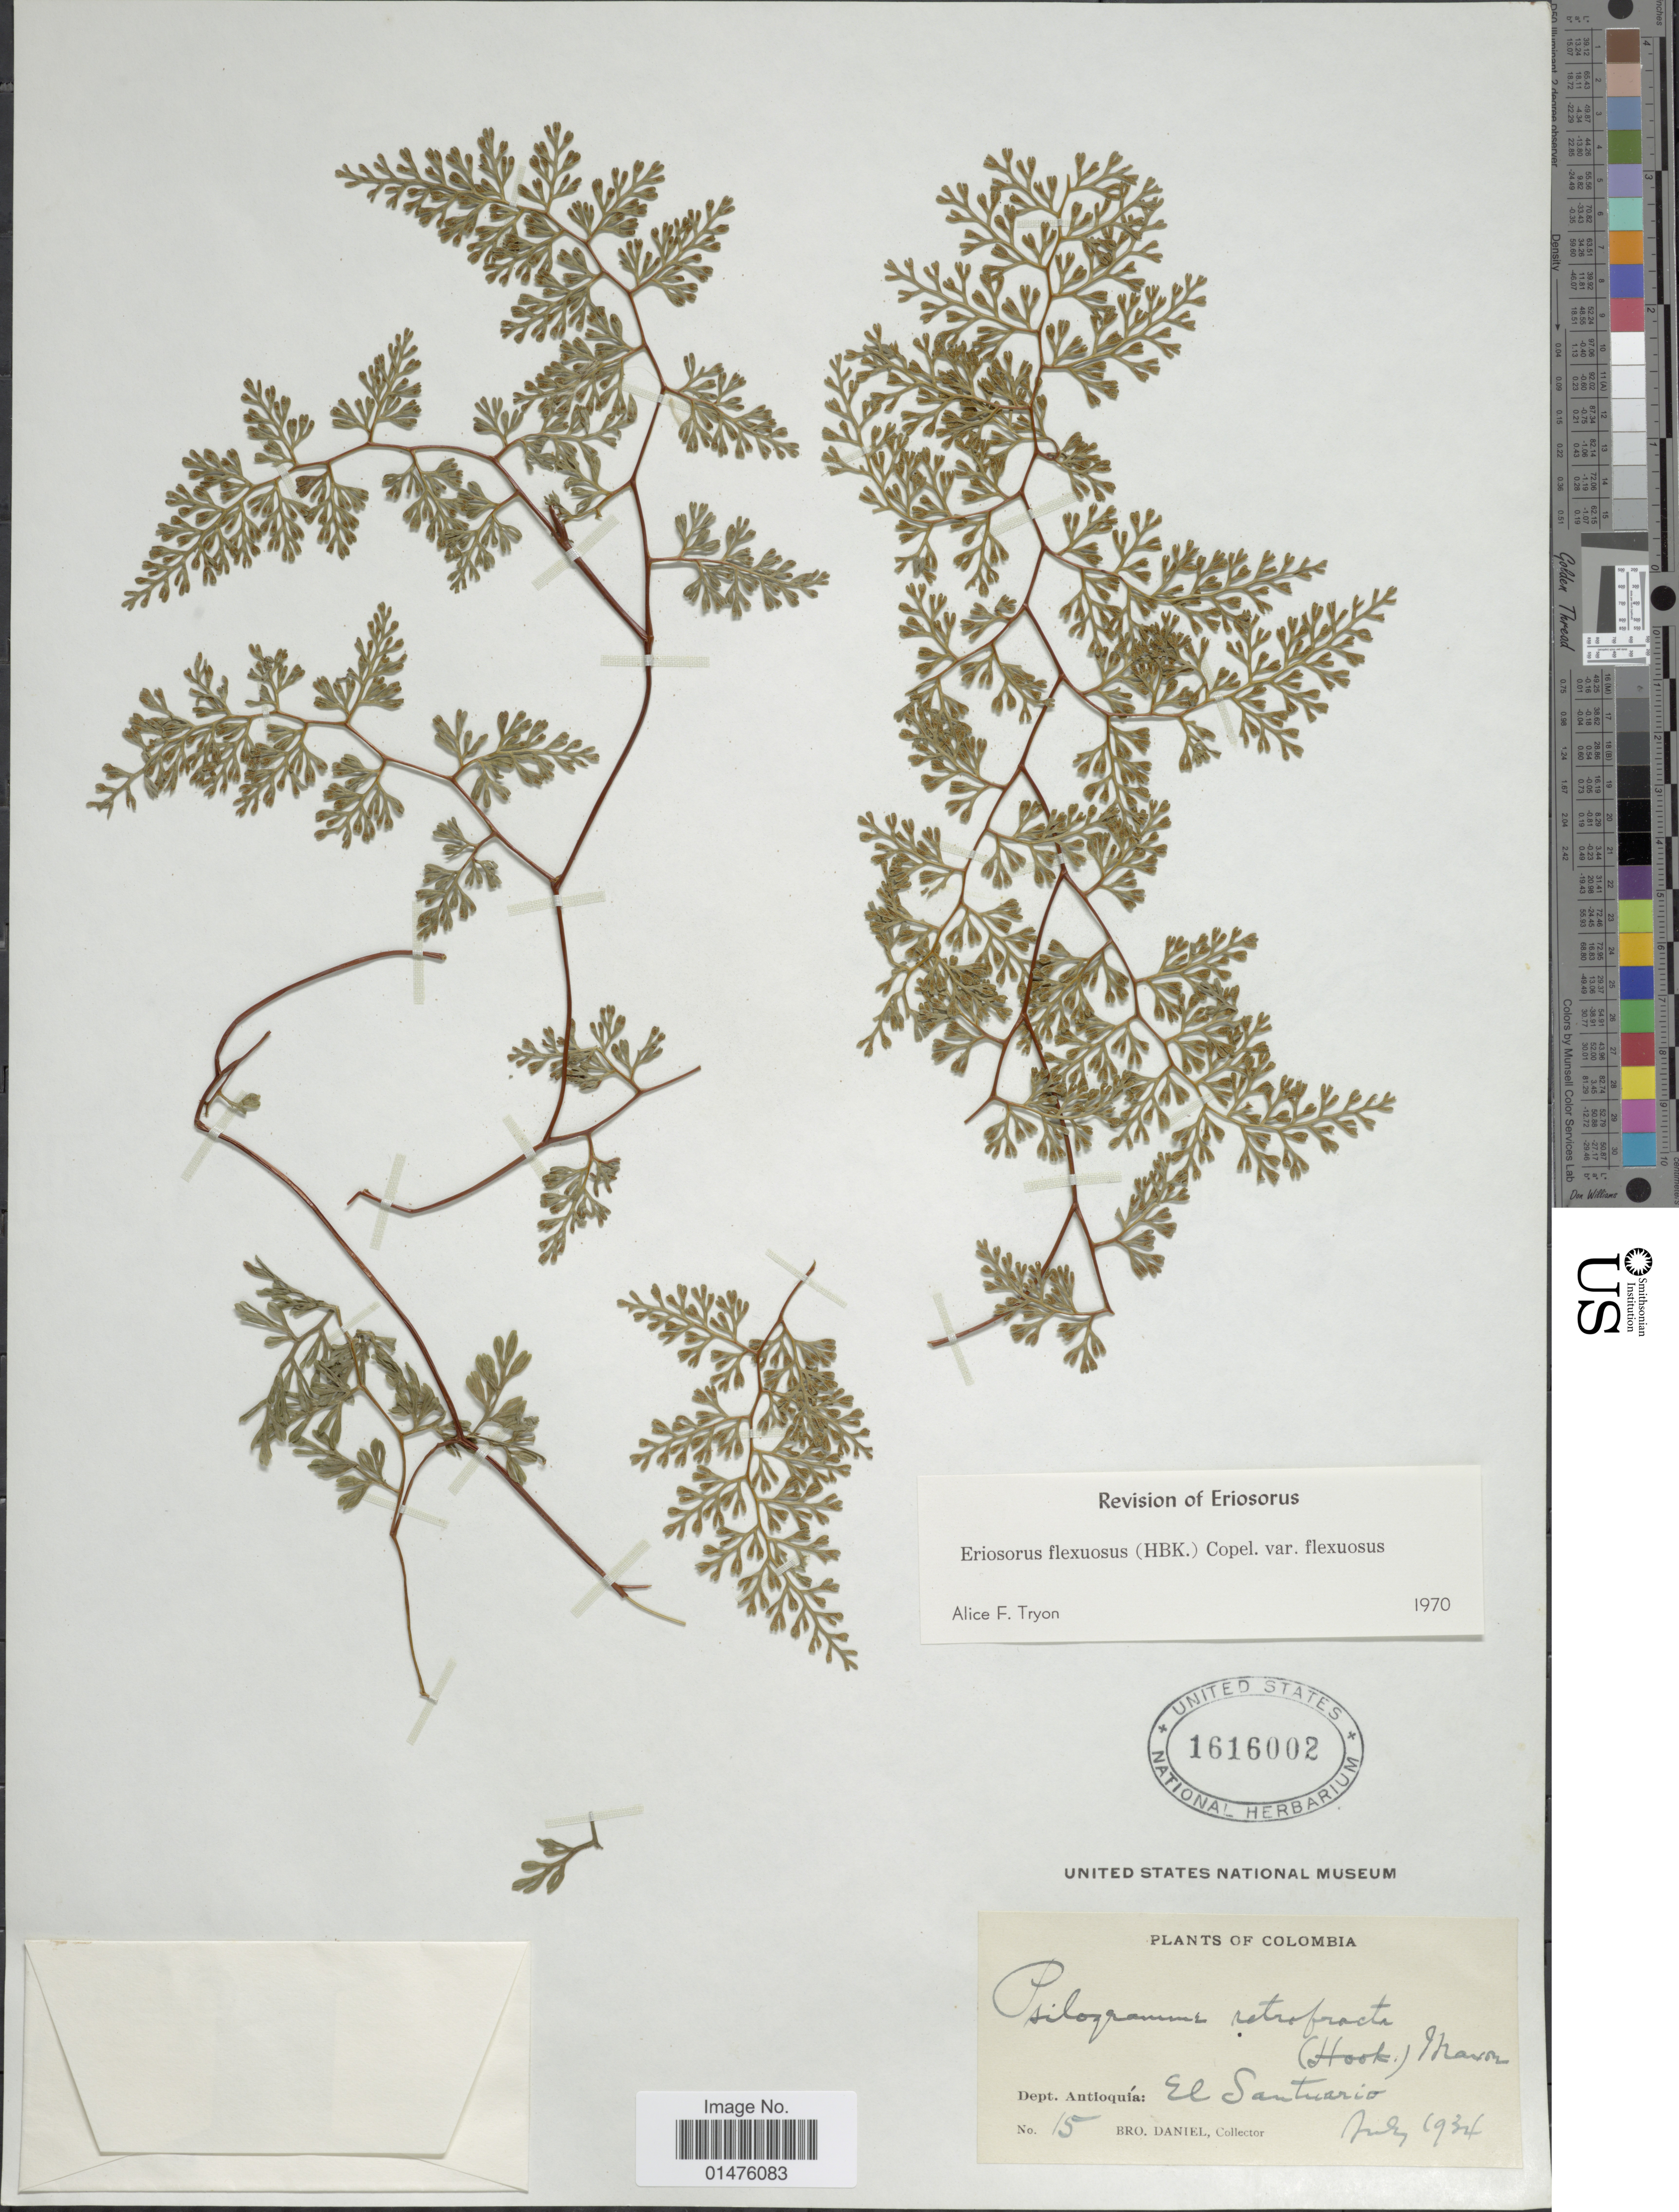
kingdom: Plantae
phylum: Tracheophyta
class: Polypodiopsida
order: Polypodiales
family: Pteridaceae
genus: Jamesonia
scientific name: Jamesonia flexuosa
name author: (Humb. & Bonpl.) Christenh.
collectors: Bro. Daniel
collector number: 15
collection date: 1934-07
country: Colombia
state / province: Antioquia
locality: Dept. Antioquía: El Santuario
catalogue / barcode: US 1616002